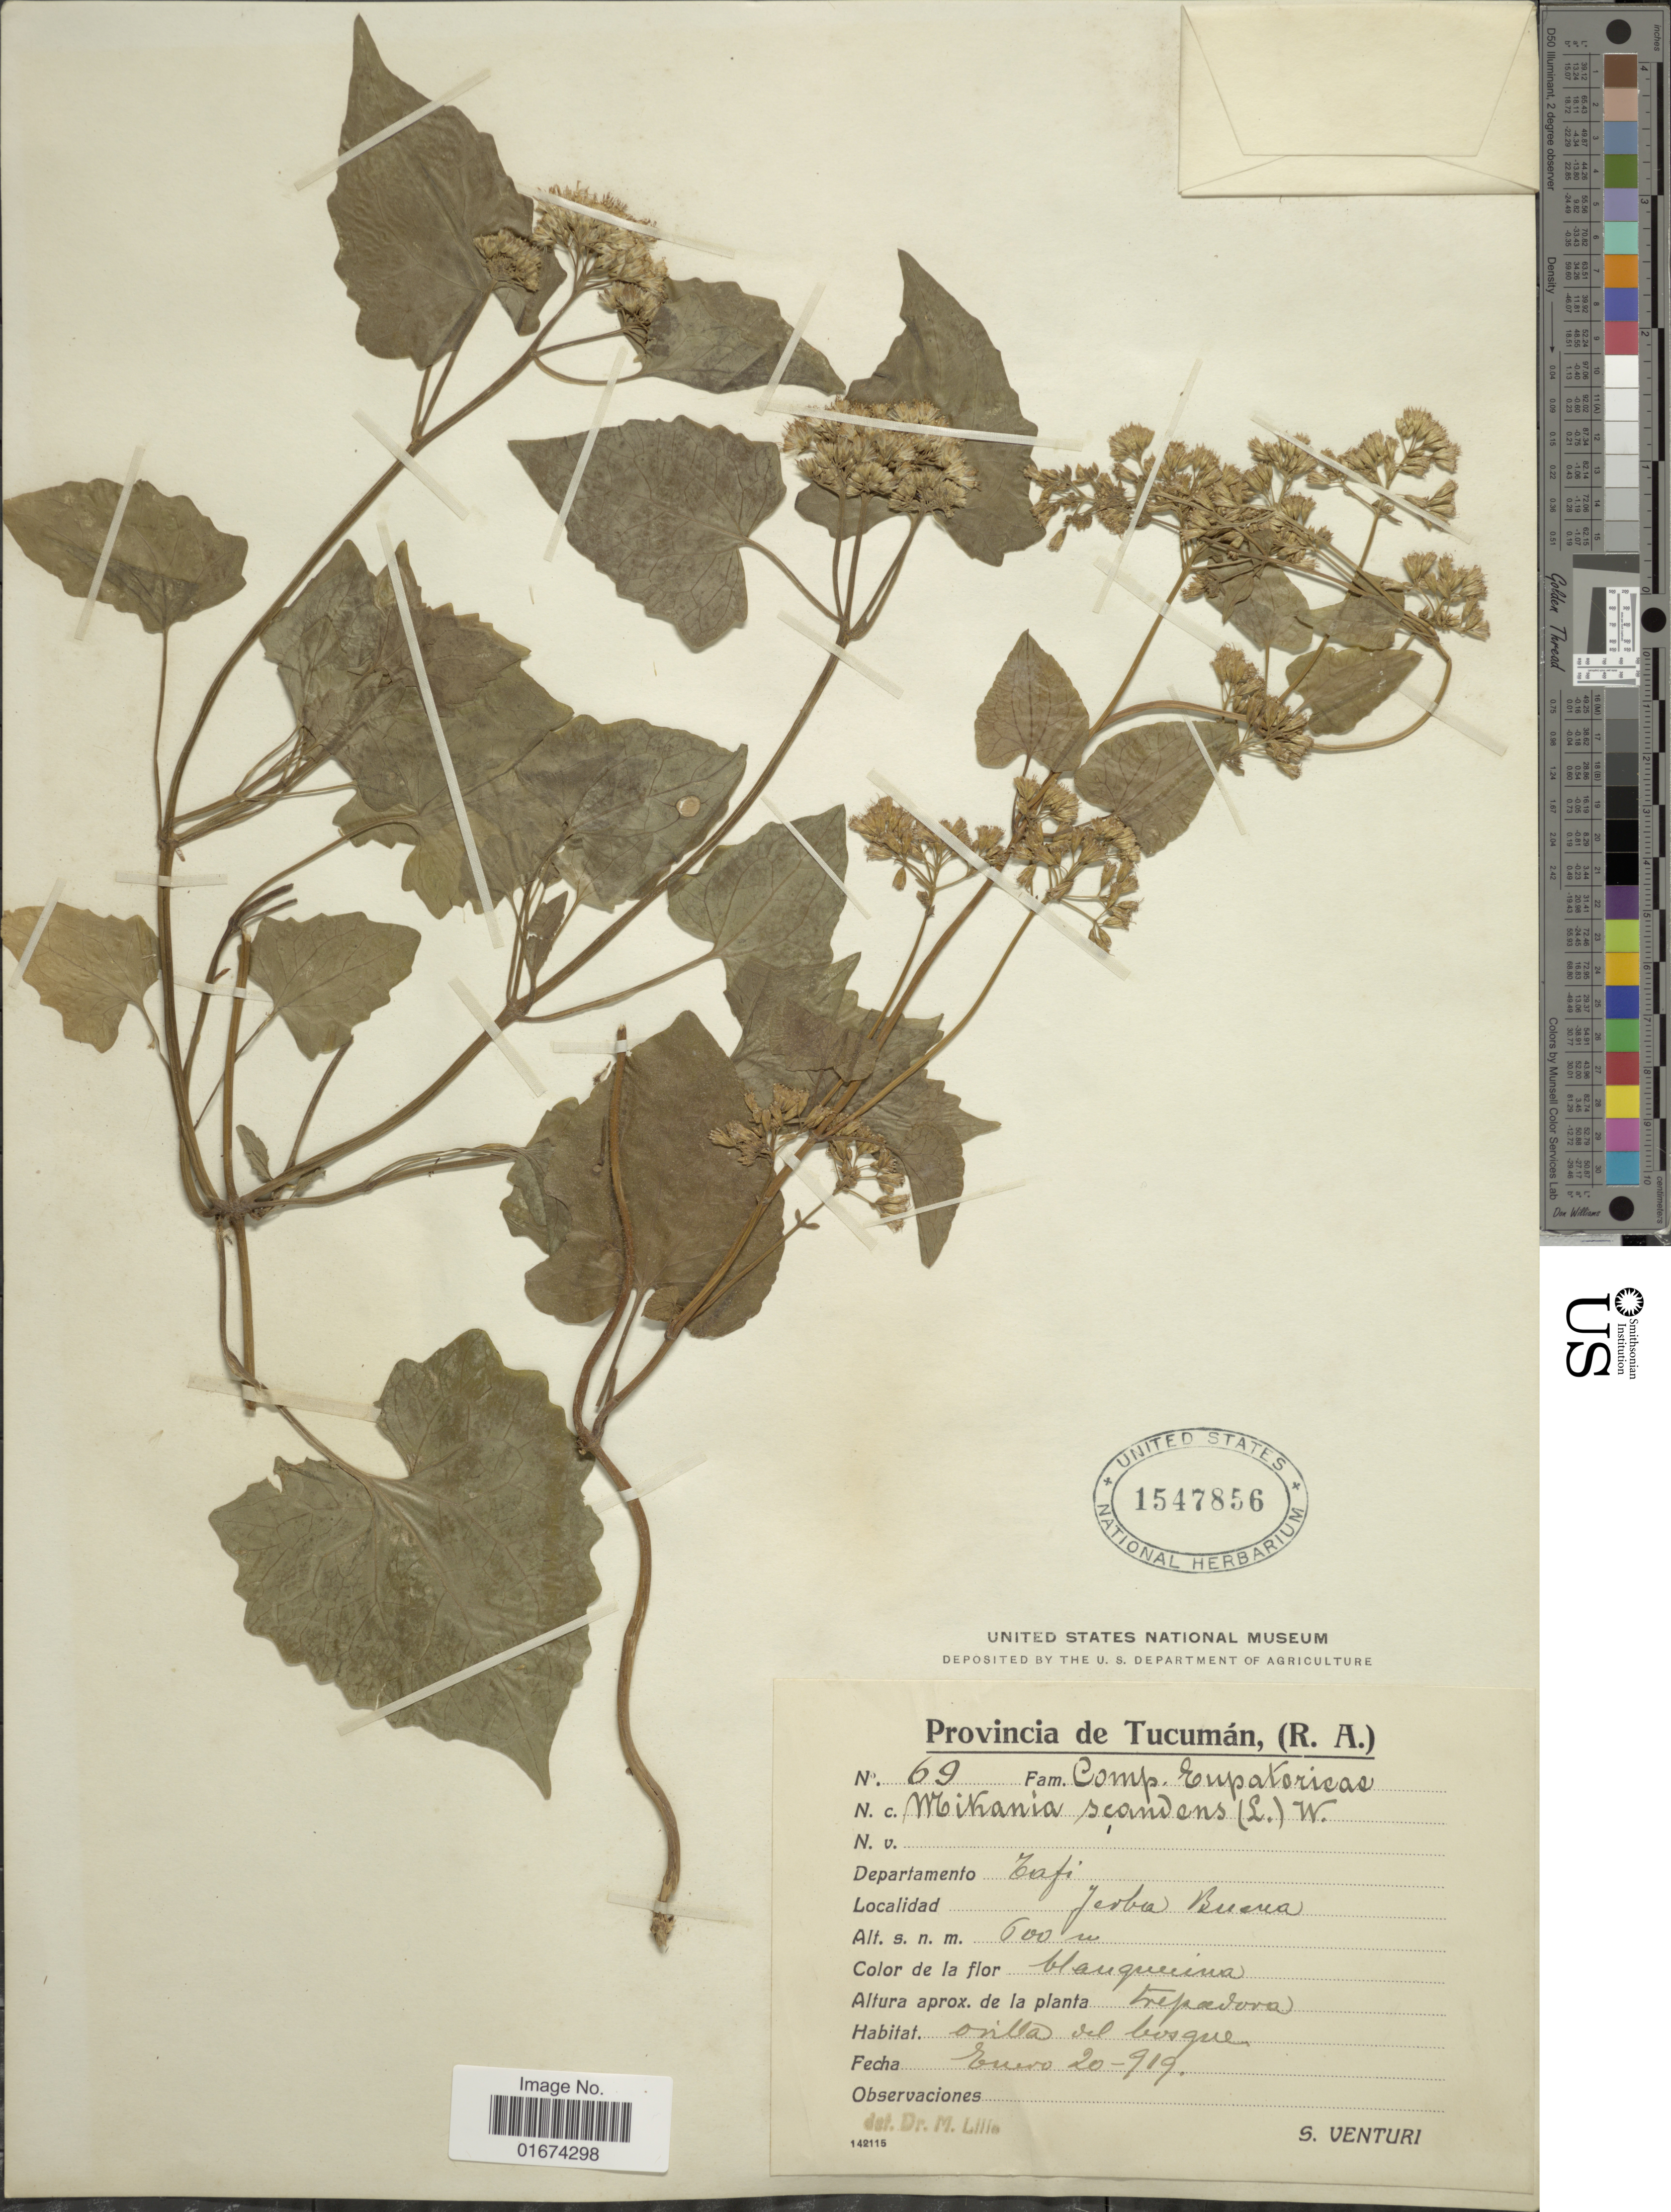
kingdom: Plantae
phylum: Tracheophyta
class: Magnoliopsida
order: Asterales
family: Asteraceae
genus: Mikania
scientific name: Mikania micrantha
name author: Kunth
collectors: S. Venturi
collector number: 69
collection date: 1919-01-20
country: Argentina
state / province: Tucuman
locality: (R.A.), Departamento Tafi, Jerba Buena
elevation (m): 600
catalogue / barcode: US 1547856